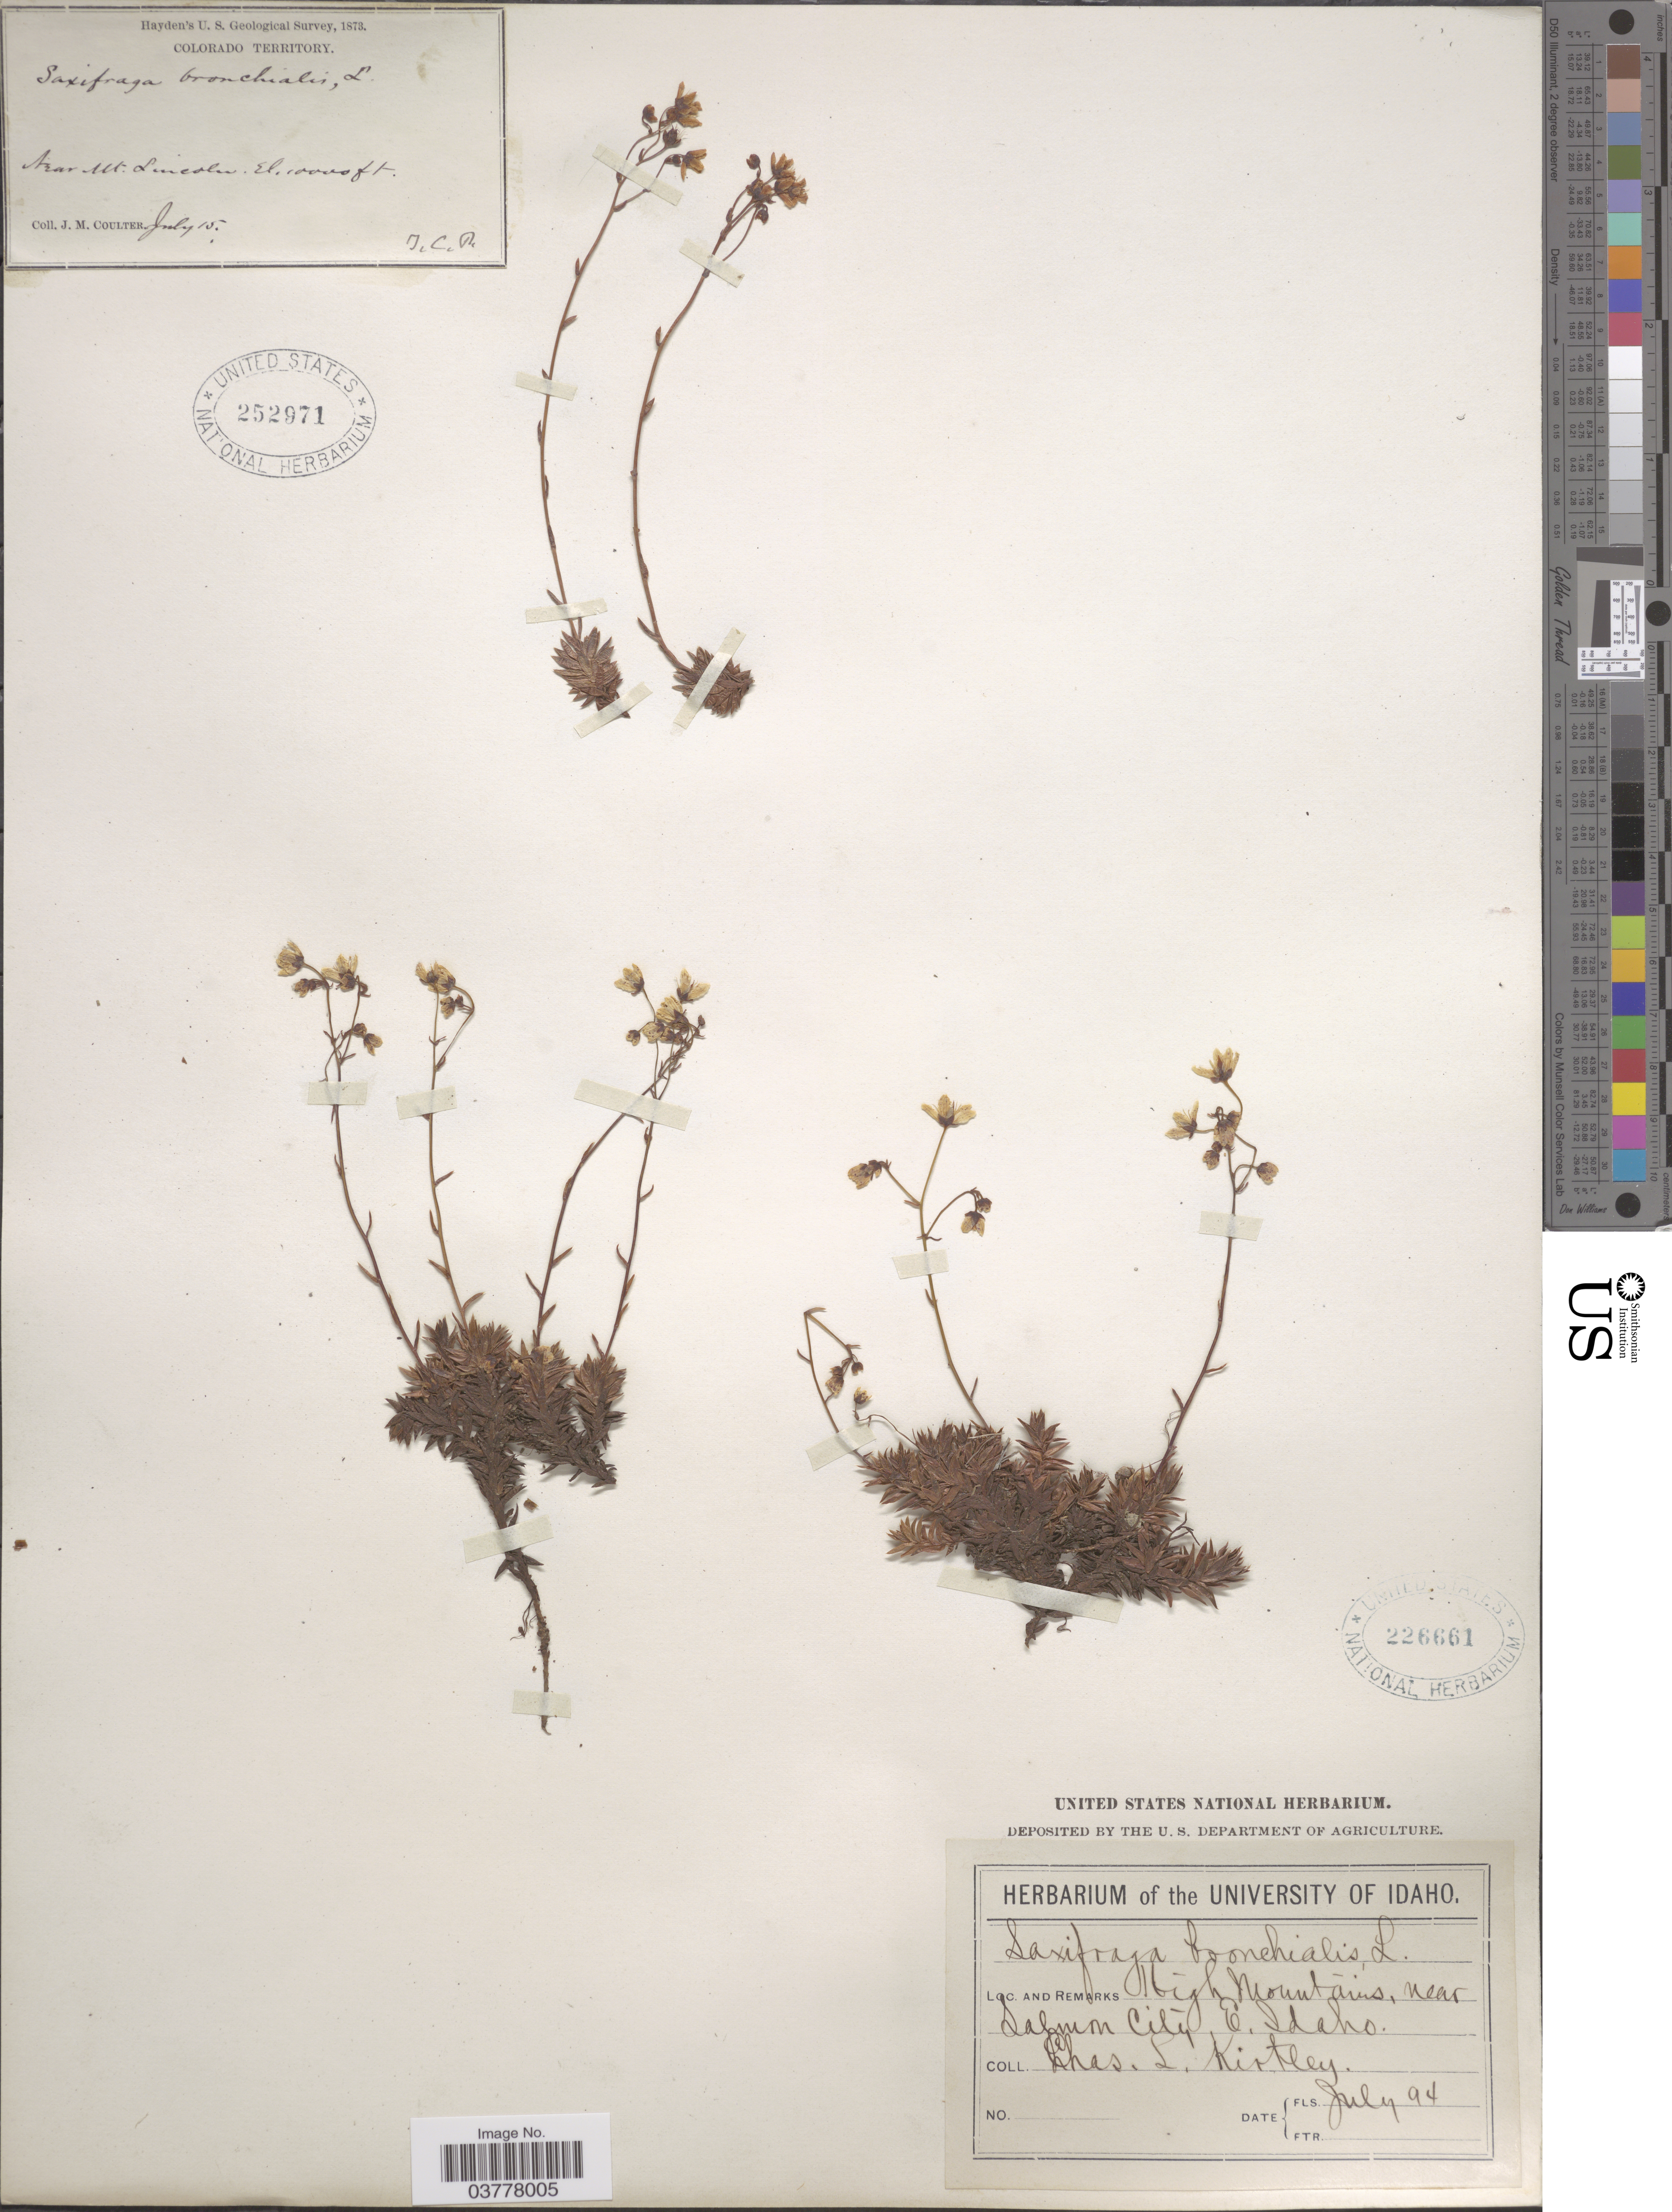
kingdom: Plantae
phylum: Tracheophyta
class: Magnoliopsida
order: Saxifragales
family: Saxifragaceae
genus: Saxifraga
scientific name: Saxifraga bronchialis subsp. austromontana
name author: (Wiegand) Piper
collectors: C. Kishley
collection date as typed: Transcribed d/m/y: /7/94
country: United States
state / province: Idaho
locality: High Mountains, near Sapum City, E. Idaho.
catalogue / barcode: US 226661-2